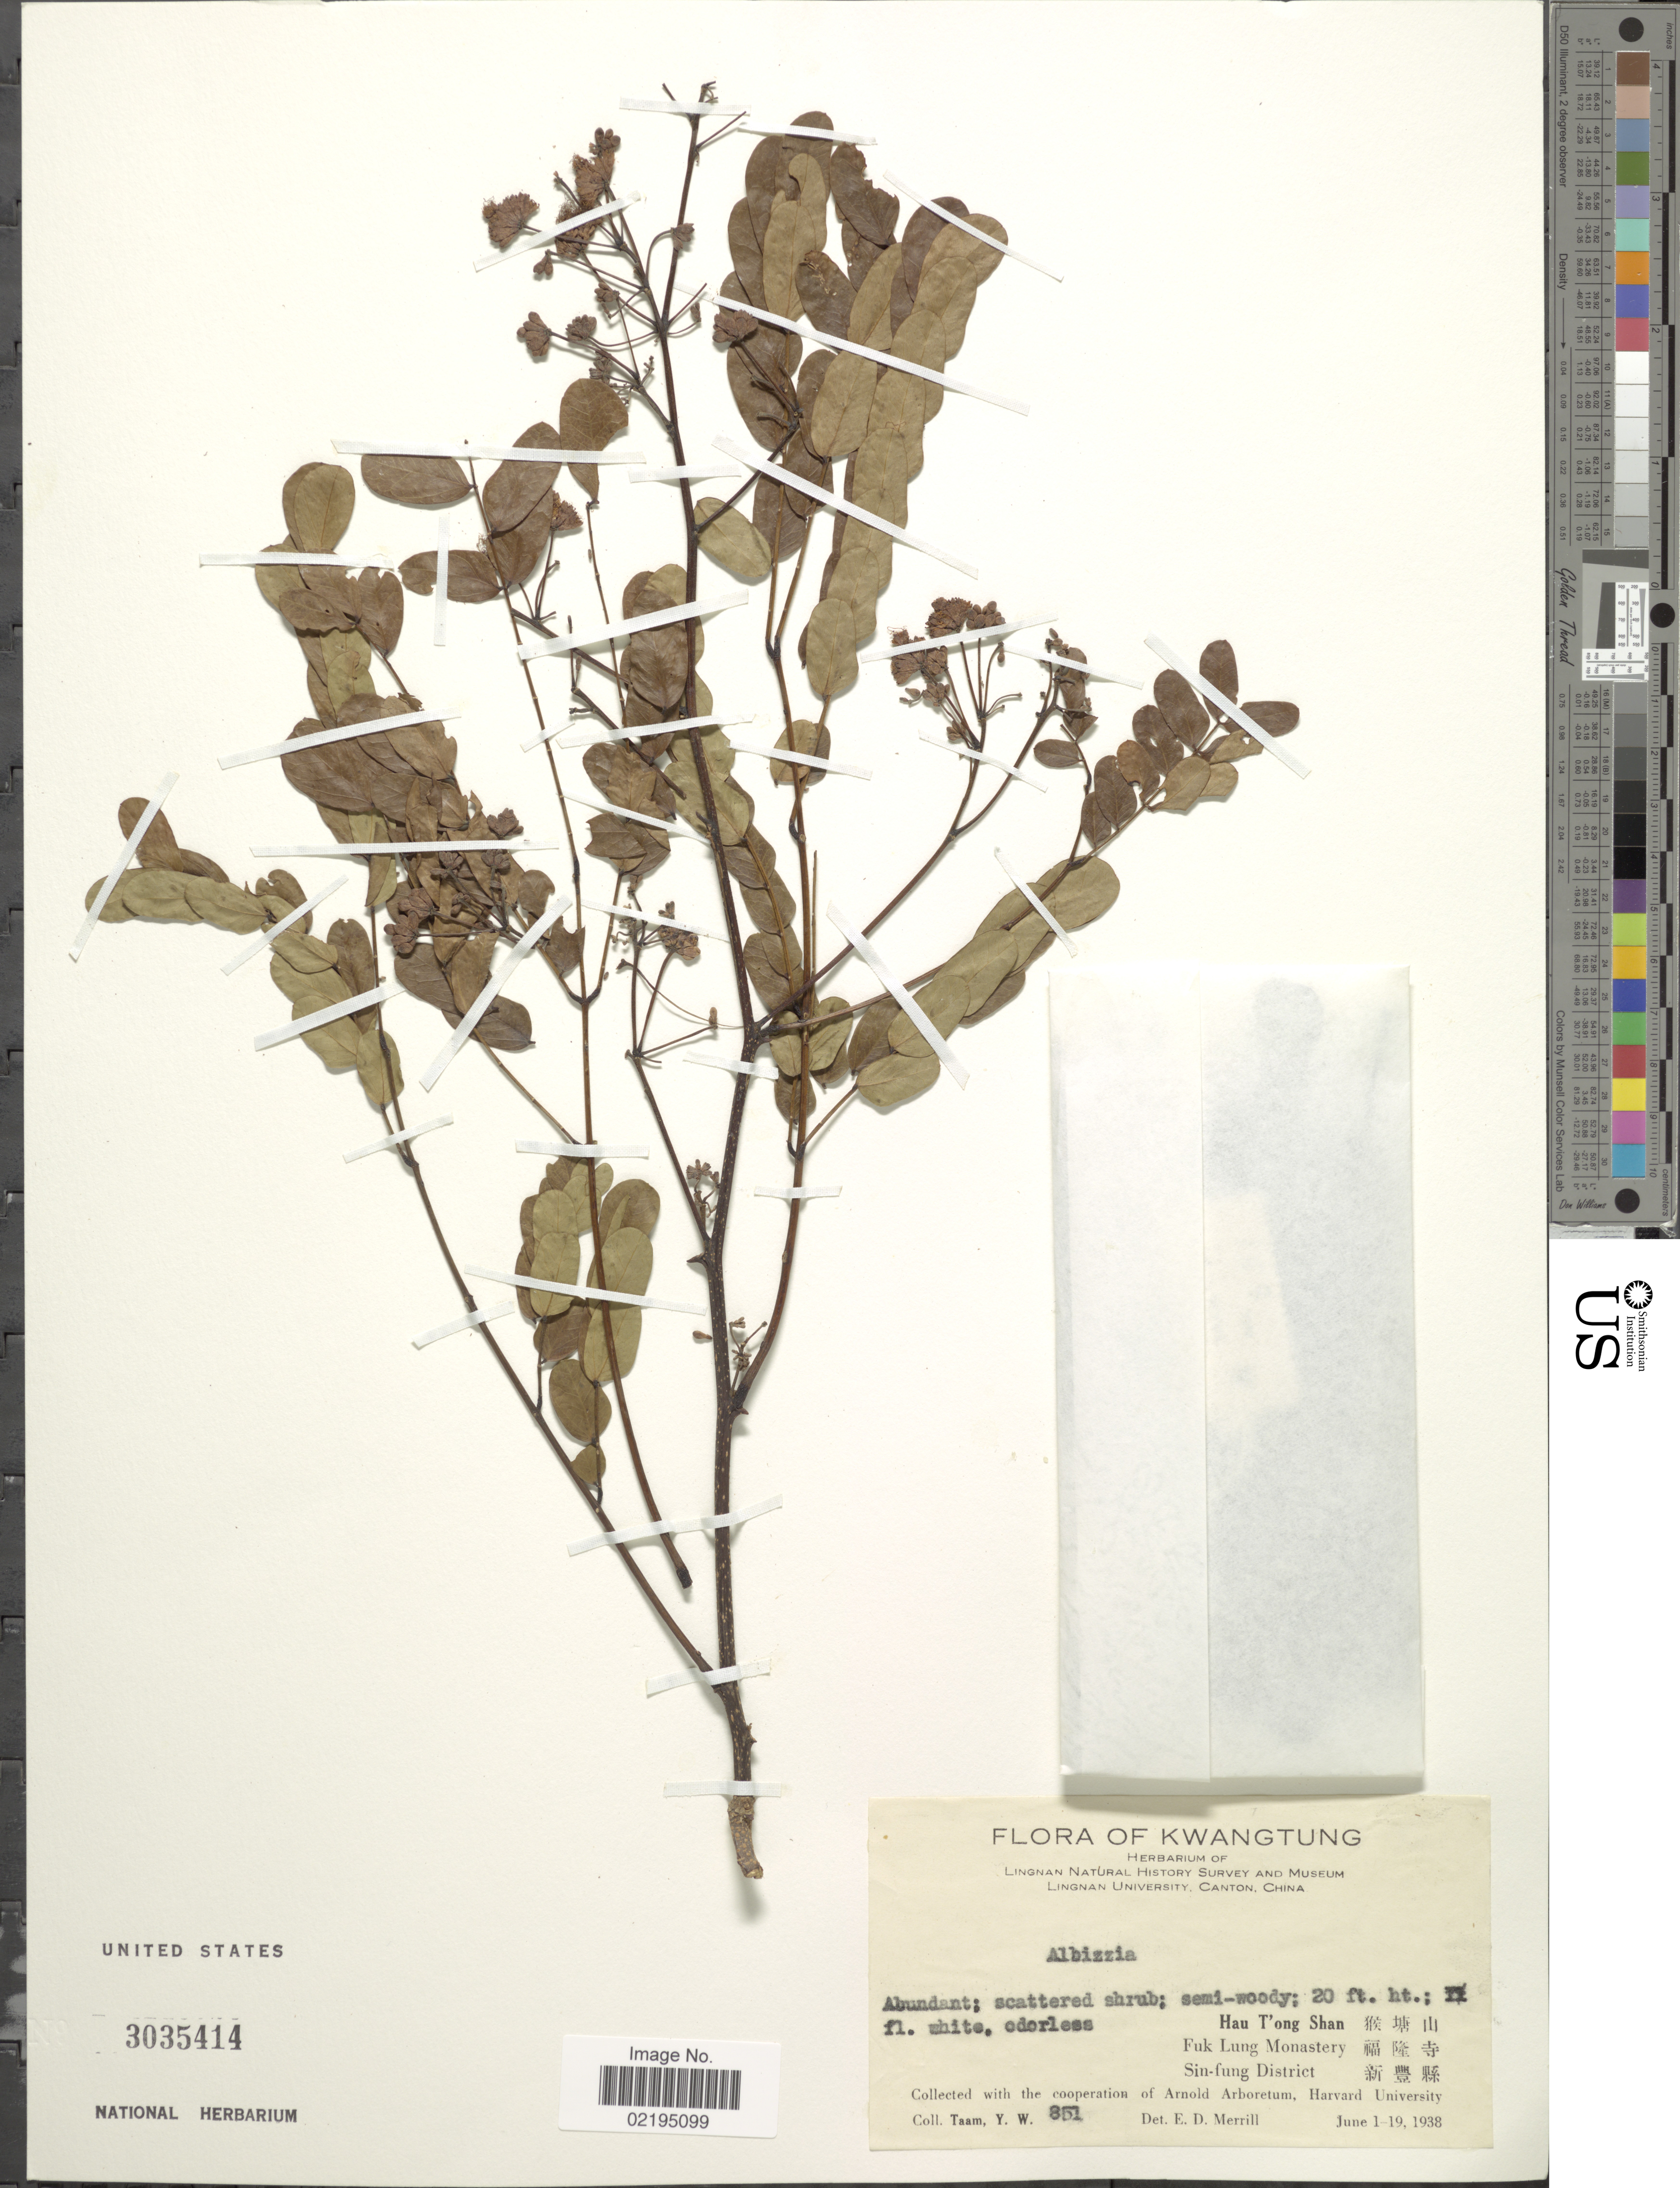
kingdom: Plantae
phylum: Tracheophyta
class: Magnoliopsida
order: Fabales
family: Fabaceae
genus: Albizia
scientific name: Albizia sp.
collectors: Y. W. Taam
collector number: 851*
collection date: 1938-06-01/1938-06-19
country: China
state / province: Guangdong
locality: Kwangtung, Hau T'ong Shan, Fuk Lung Monastery, Sin-fung District.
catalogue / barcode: US 3035414